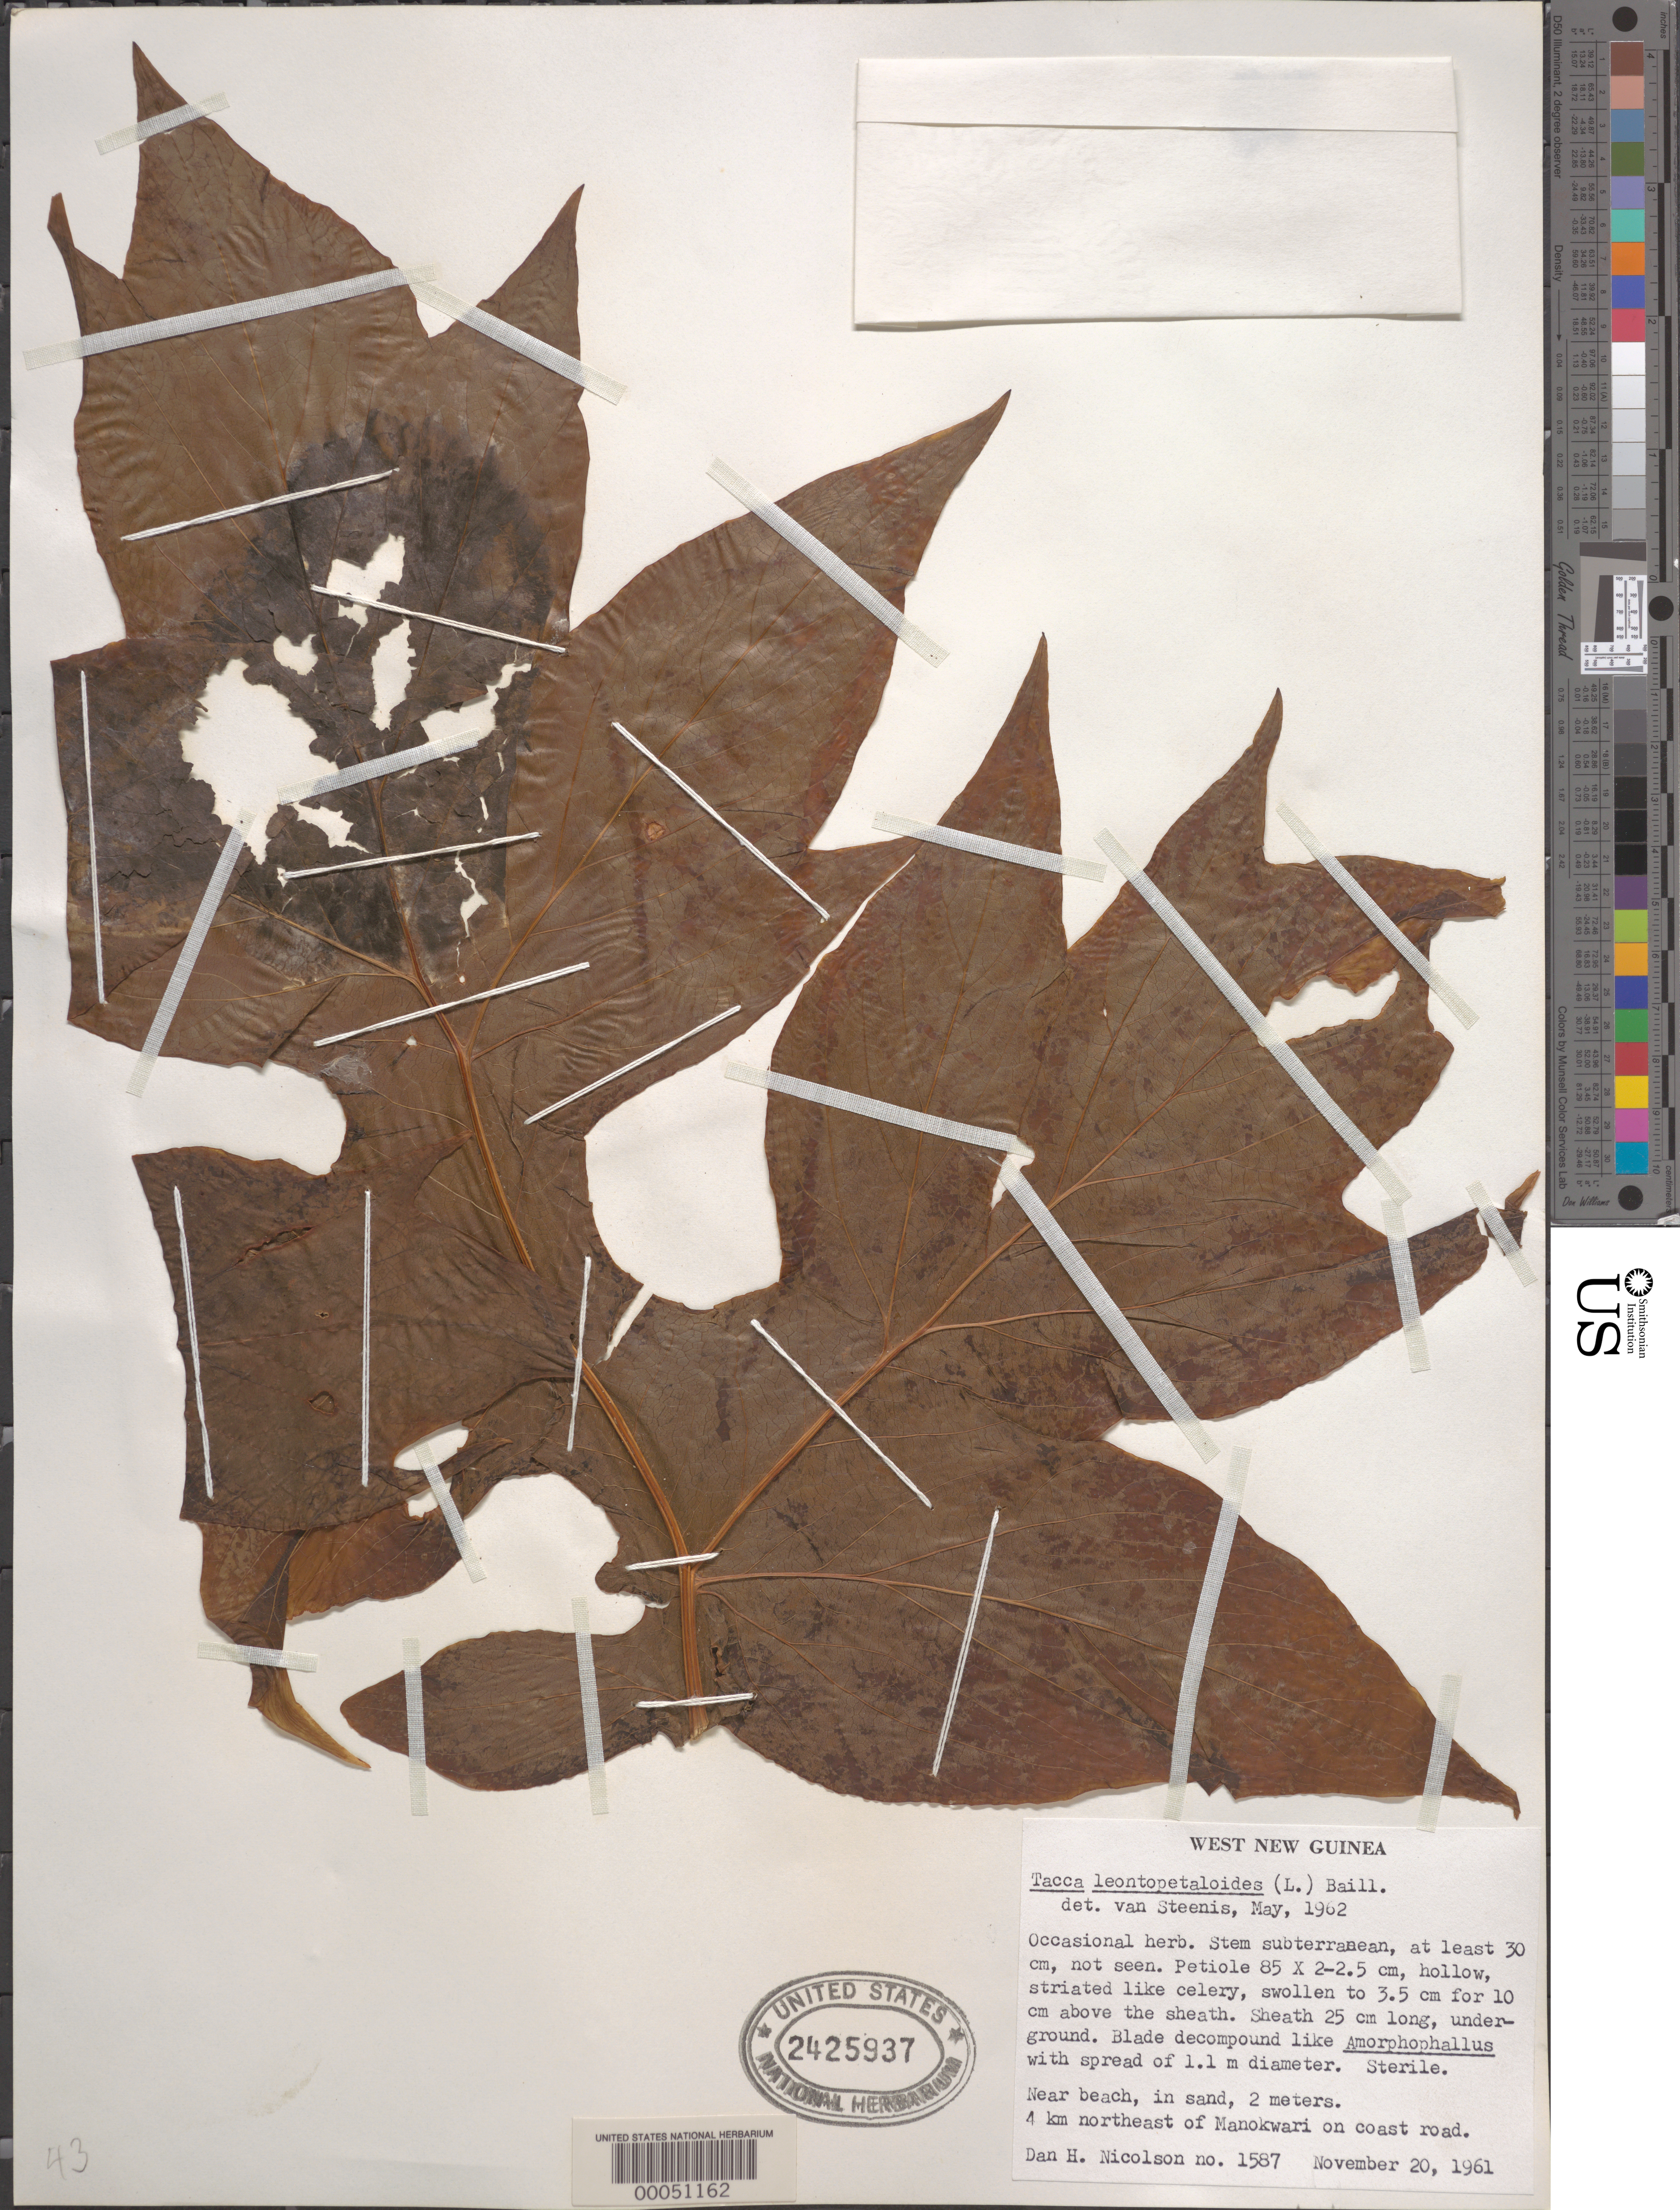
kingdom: Plantae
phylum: Tracheophyta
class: Liliopsida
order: Dioscoreales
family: Dioscoreaceae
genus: Tacca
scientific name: Tacca leontopetaloides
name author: (L.) Kuntze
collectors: D. H. Nicolson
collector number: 1587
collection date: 1961-11-20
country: Indonesia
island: New Guinea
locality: West New Guinea. 4 km northeast of Manokwari on coast road.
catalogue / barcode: US 2425937